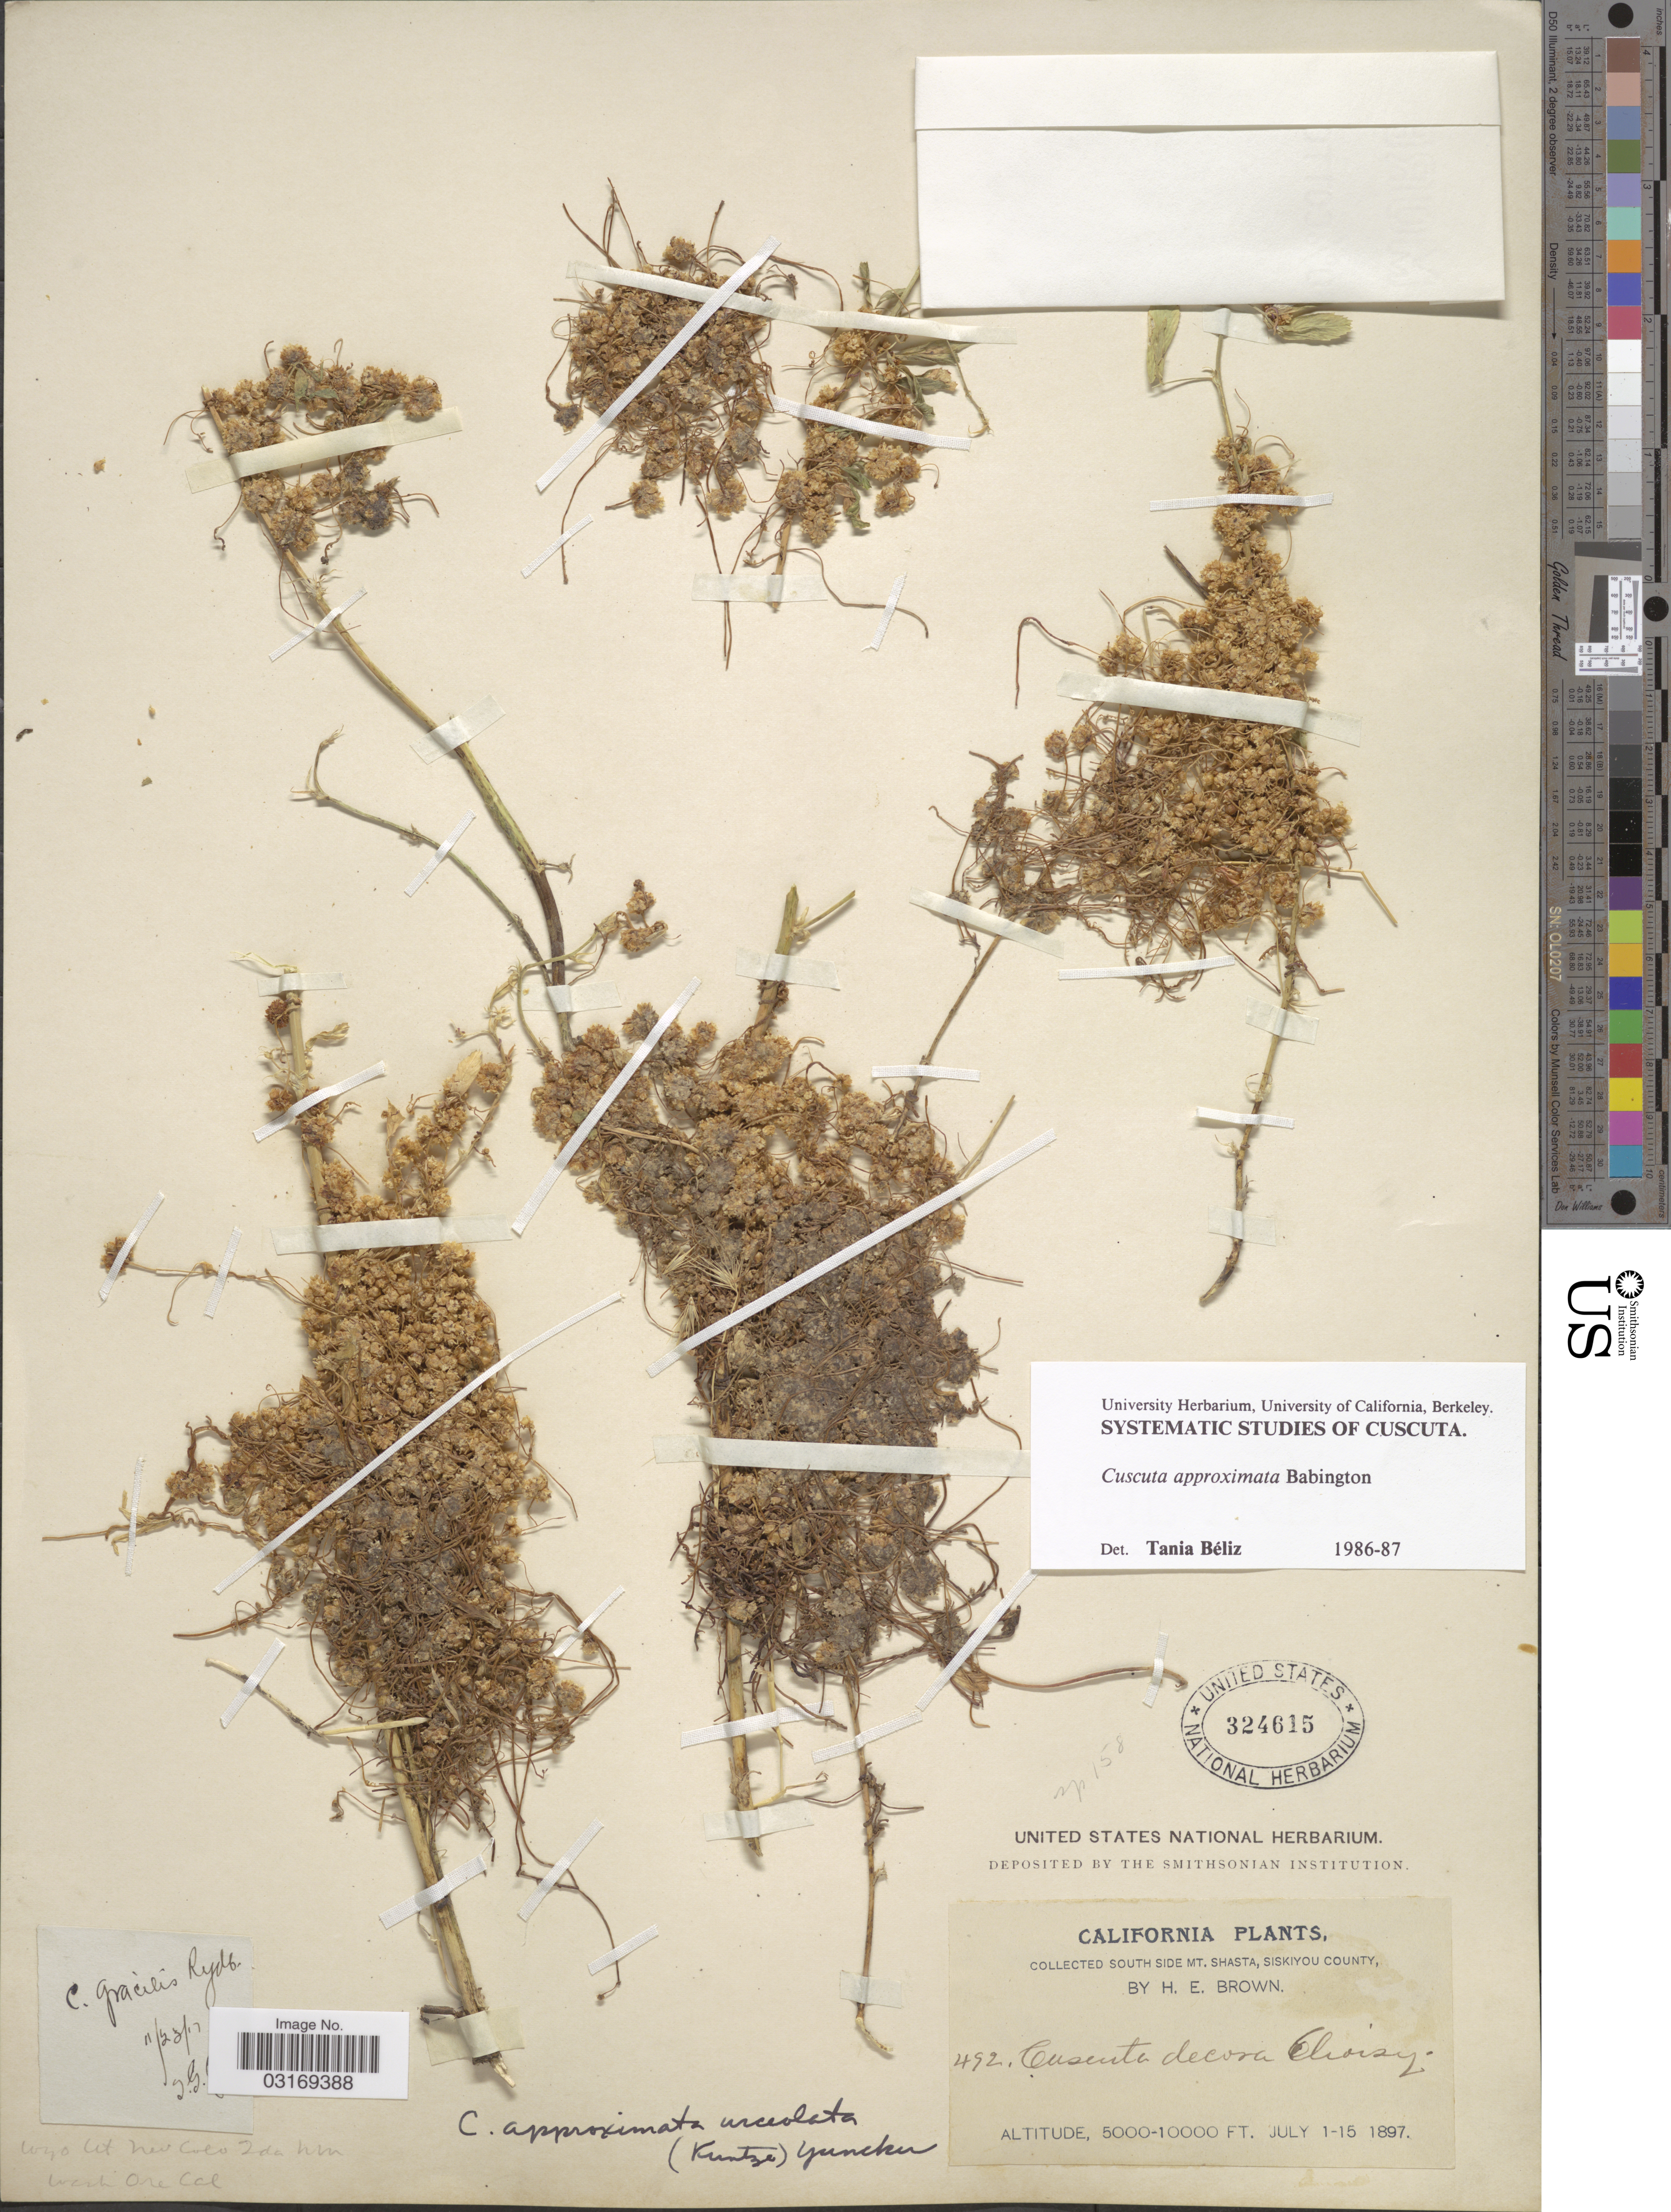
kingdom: Plantae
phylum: Tracheophyta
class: Magnoliopsida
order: Solanales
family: Convolvulaceae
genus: Cuscuta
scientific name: Cuscuta approximata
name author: Bab.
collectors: H. E. Brown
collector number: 492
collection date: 1897-07-01/1897-07-15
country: United States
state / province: California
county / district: Siskiyou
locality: South side Mt. Shasta, Siskiyou County.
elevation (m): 1524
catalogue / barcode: US 324615